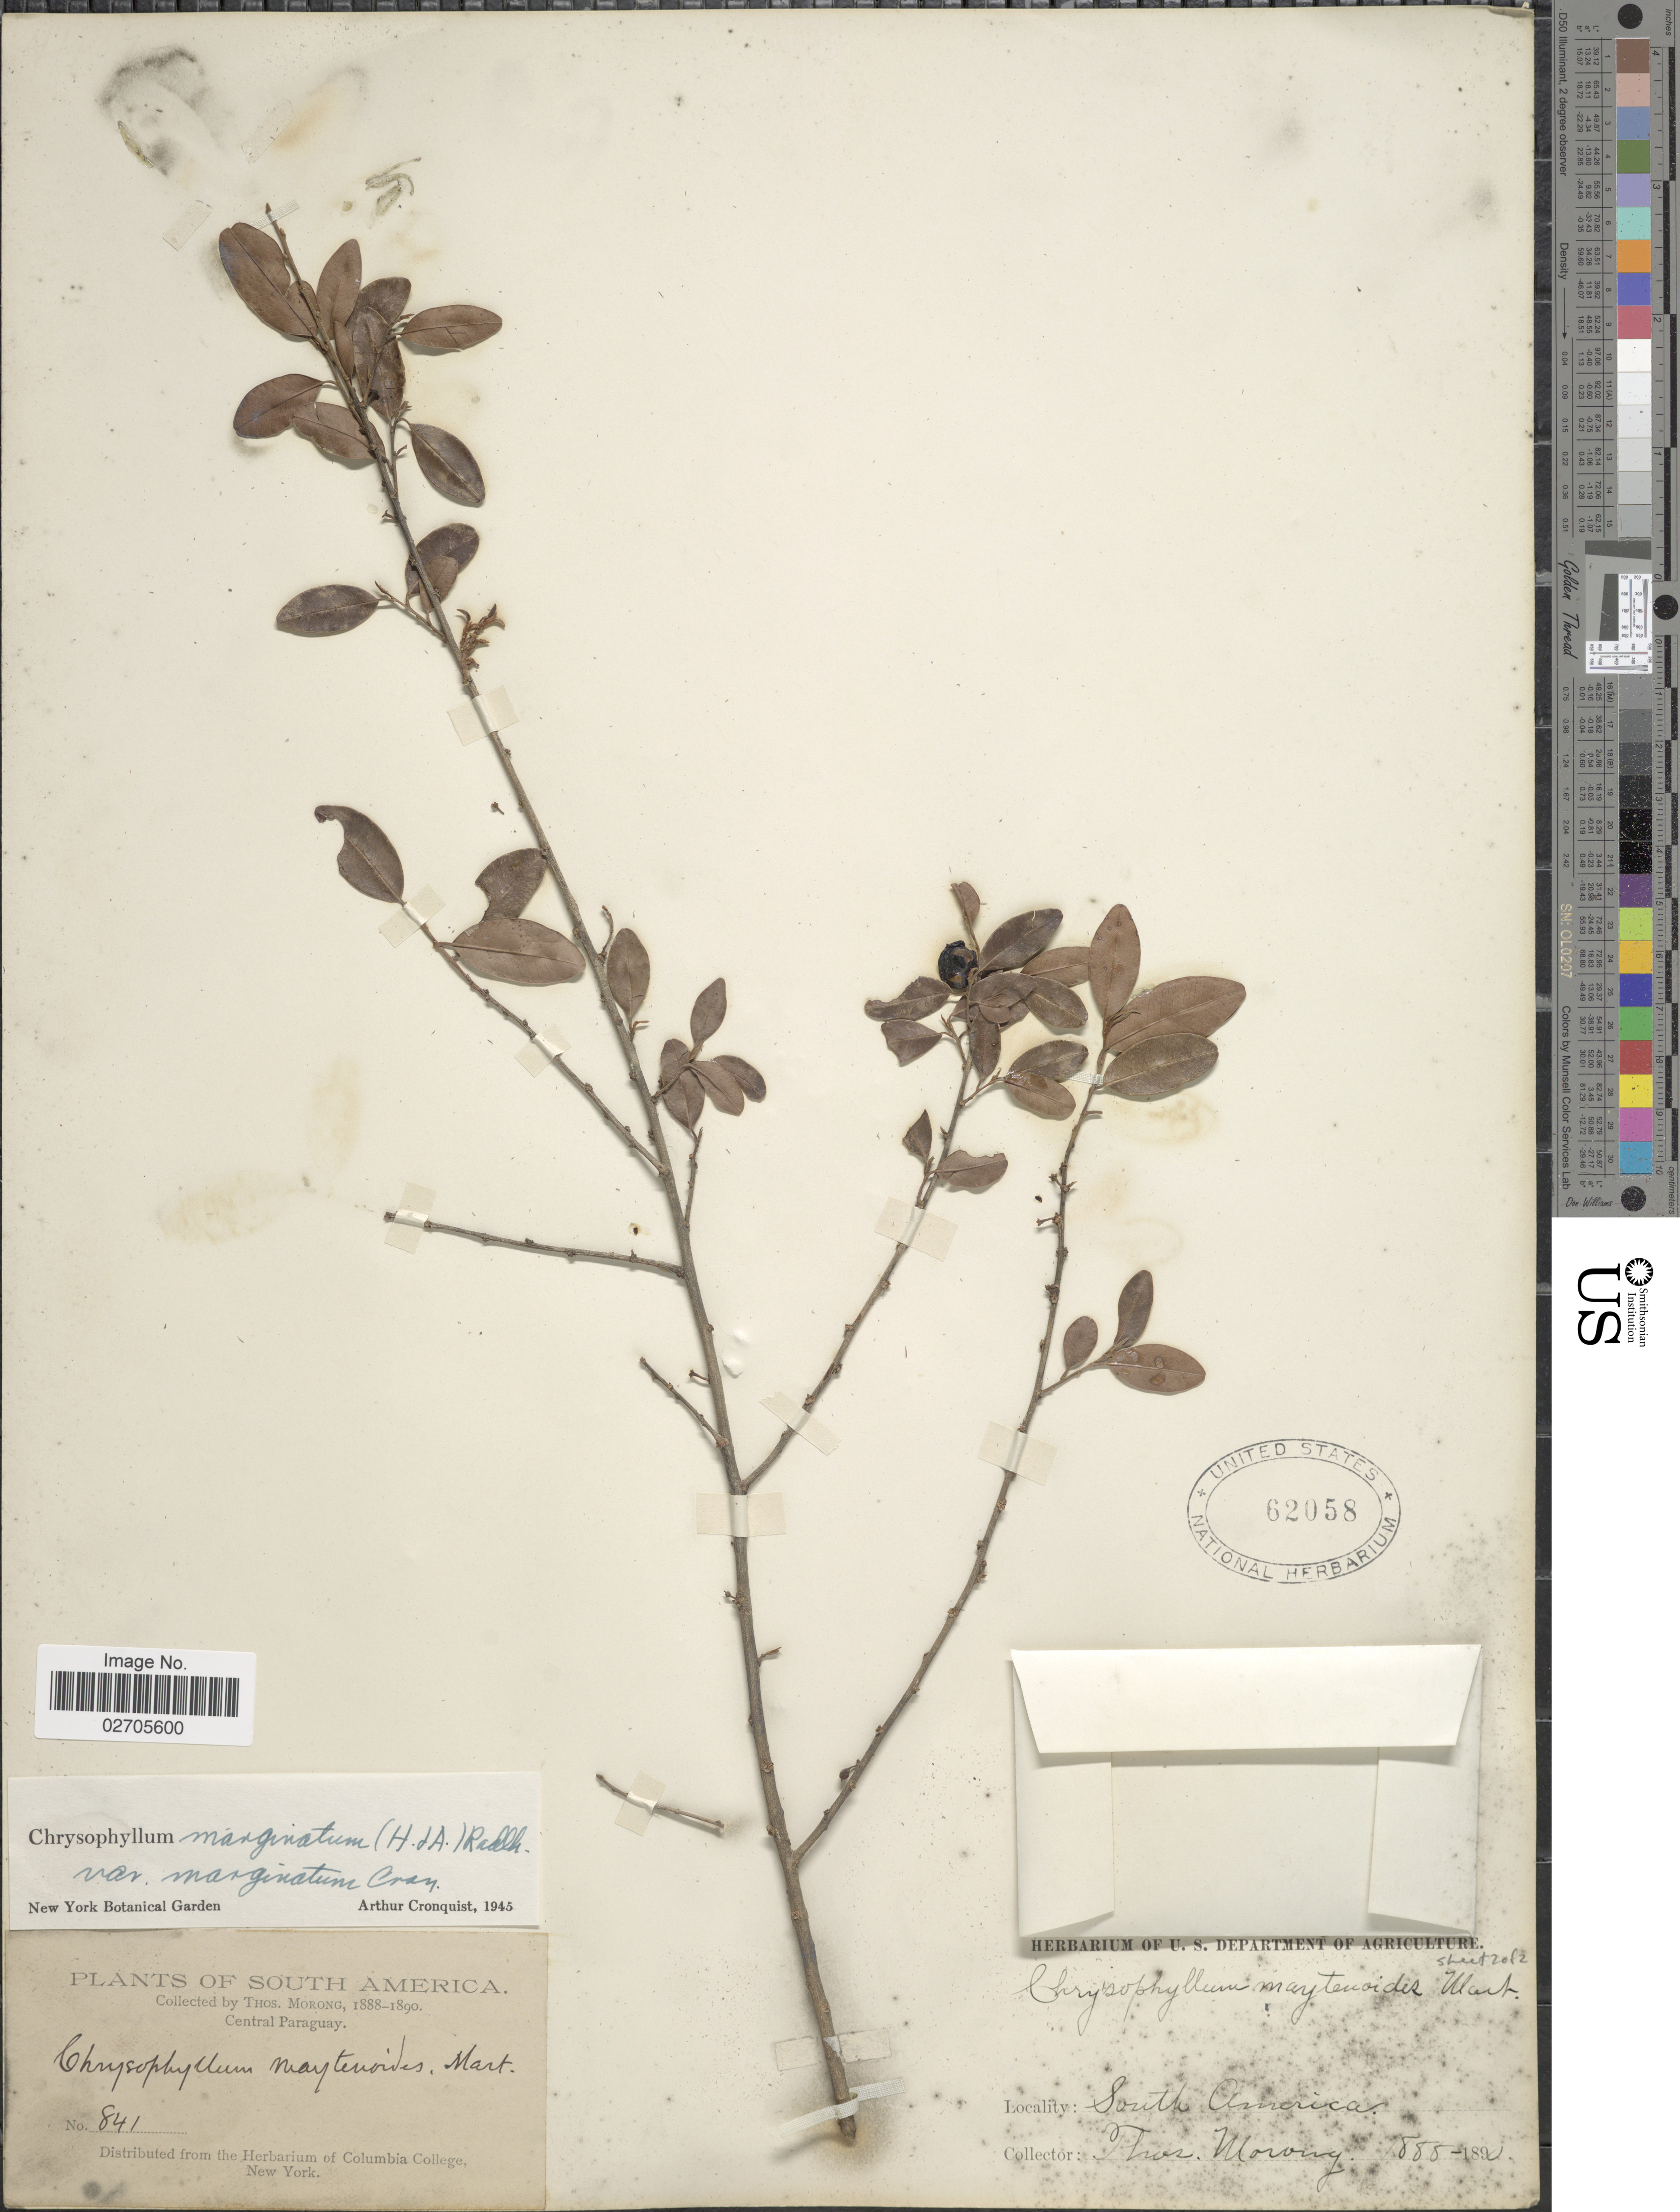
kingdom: Plantae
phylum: Tracheophyta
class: Magnoliopsida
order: Ericales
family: Sapotaceae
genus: Chrysophyllum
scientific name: Chrysophyllum marginatum subsp. marginatum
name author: (Hook. & Arn.) Radlk.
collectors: T. Morong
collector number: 842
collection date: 1888/1890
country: Paraguay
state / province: Central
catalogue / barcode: US 62058